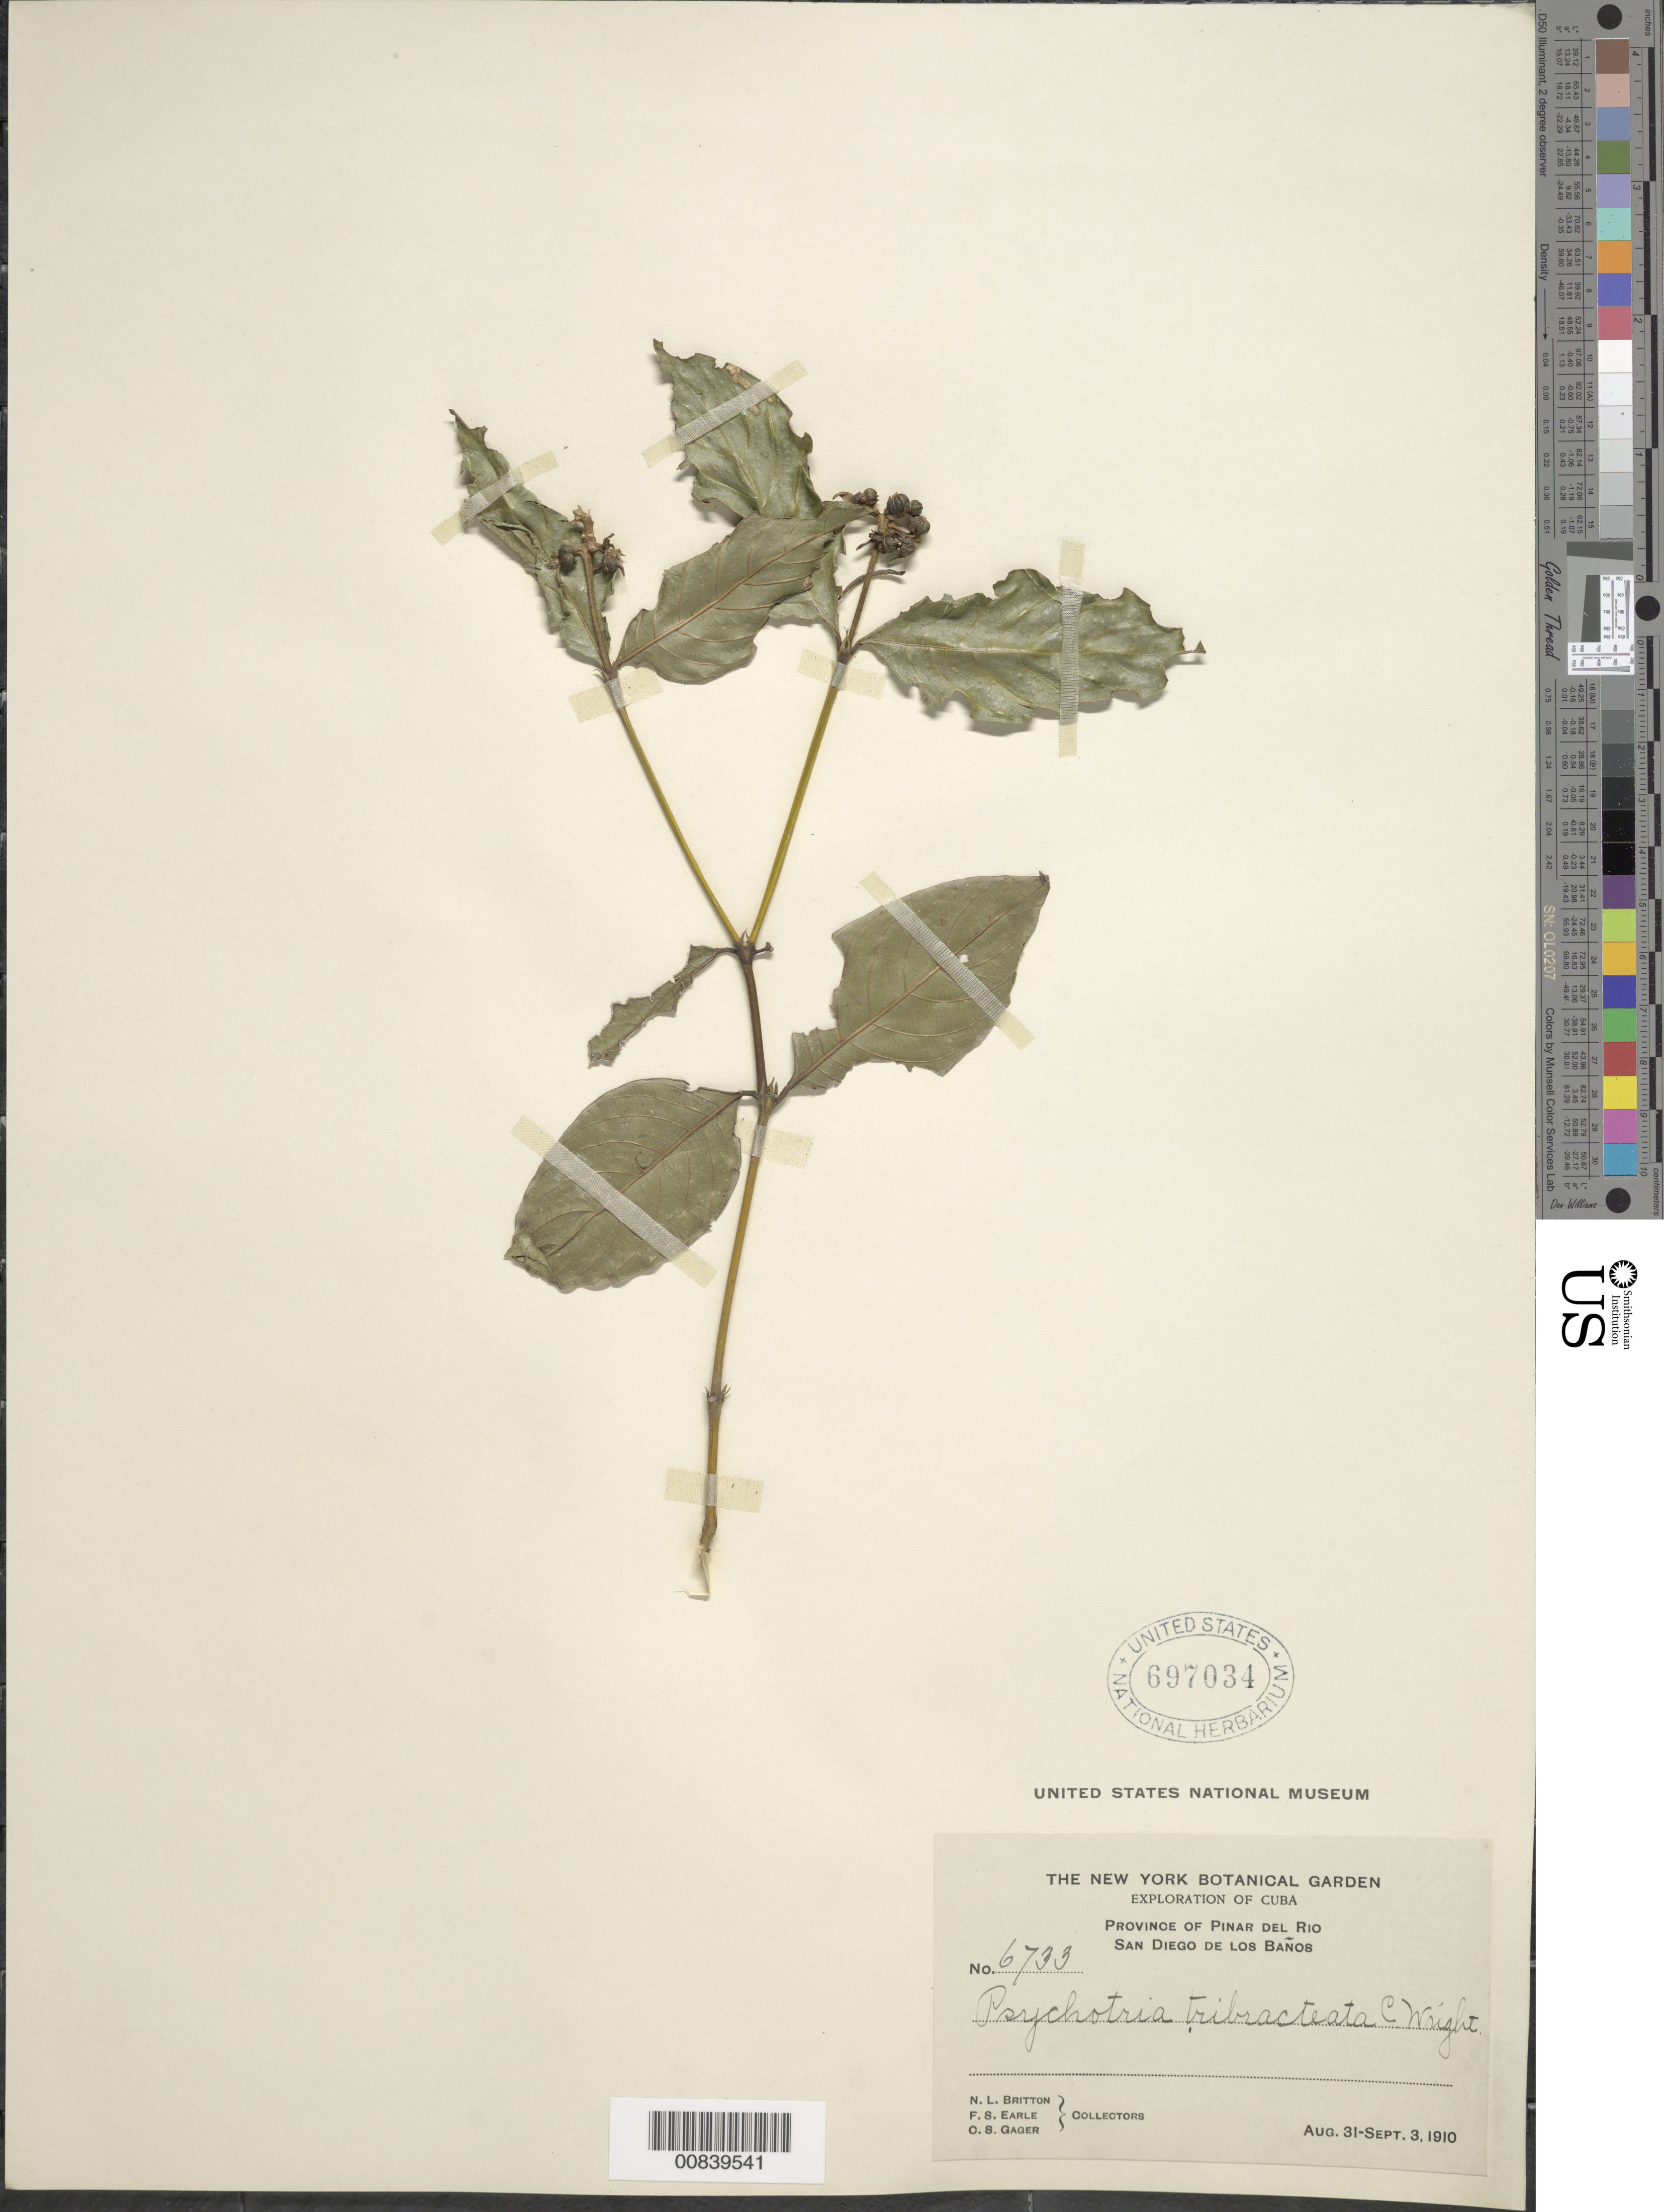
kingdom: Plantae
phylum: Tracheophyta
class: Magnoliopsida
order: Gentianales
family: Rubiaceae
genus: Psychotria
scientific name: Psychotria officinalis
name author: (Aubl.) Raeusch.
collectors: N. Britton, F. S. Earle & C. Gager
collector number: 6733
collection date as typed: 31 Aug 1910 to 03 Sep 1910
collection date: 1910-08-31/1910-09-03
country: Cuba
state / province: Pinar del Río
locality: San Diego de los Banos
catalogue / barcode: US 697034